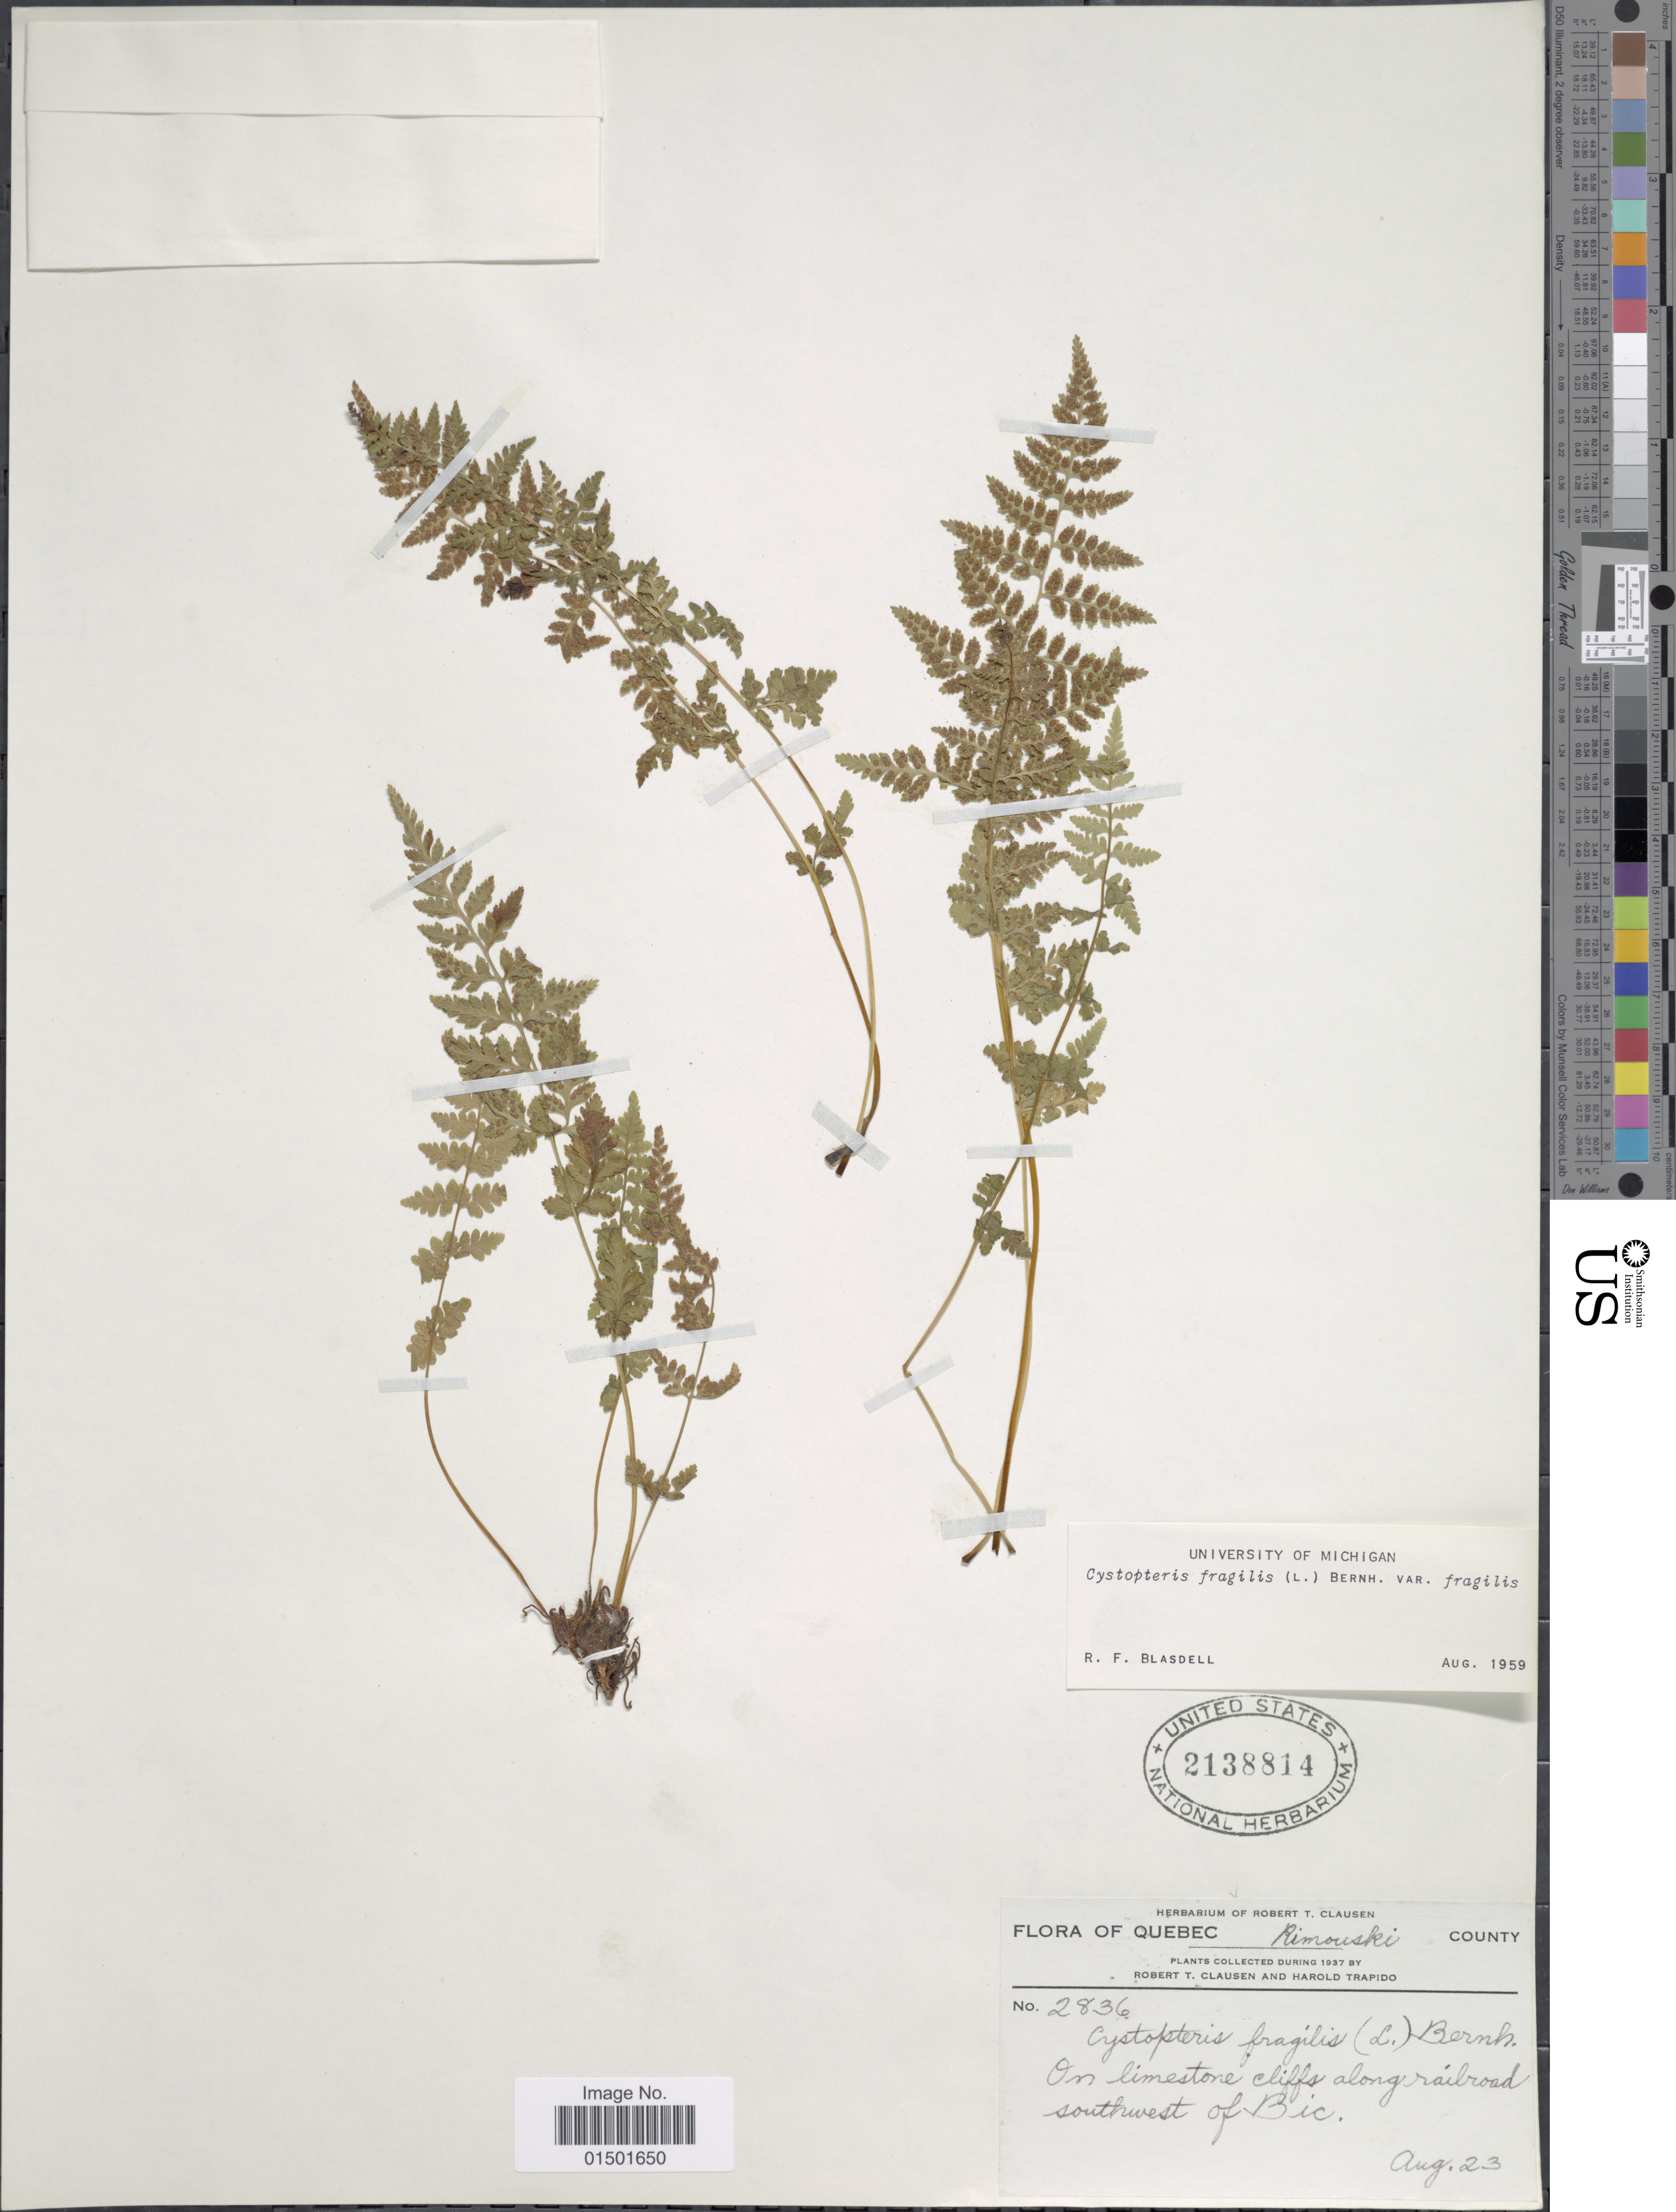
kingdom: Plantae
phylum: Tracheophyta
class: Polypodiopsida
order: Polypodiales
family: Cystopteridaceae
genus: Cystopteris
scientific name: Cystopteris fragilis var. fragilis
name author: (L.) Bernh.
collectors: R. T. Clausen & H. Trapido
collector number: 2836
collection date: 1937-08-23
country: Canada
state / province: Quebec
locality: Rimouski County. On limestone cliffs along railroad southwest of Bic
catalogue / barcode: US 2138814